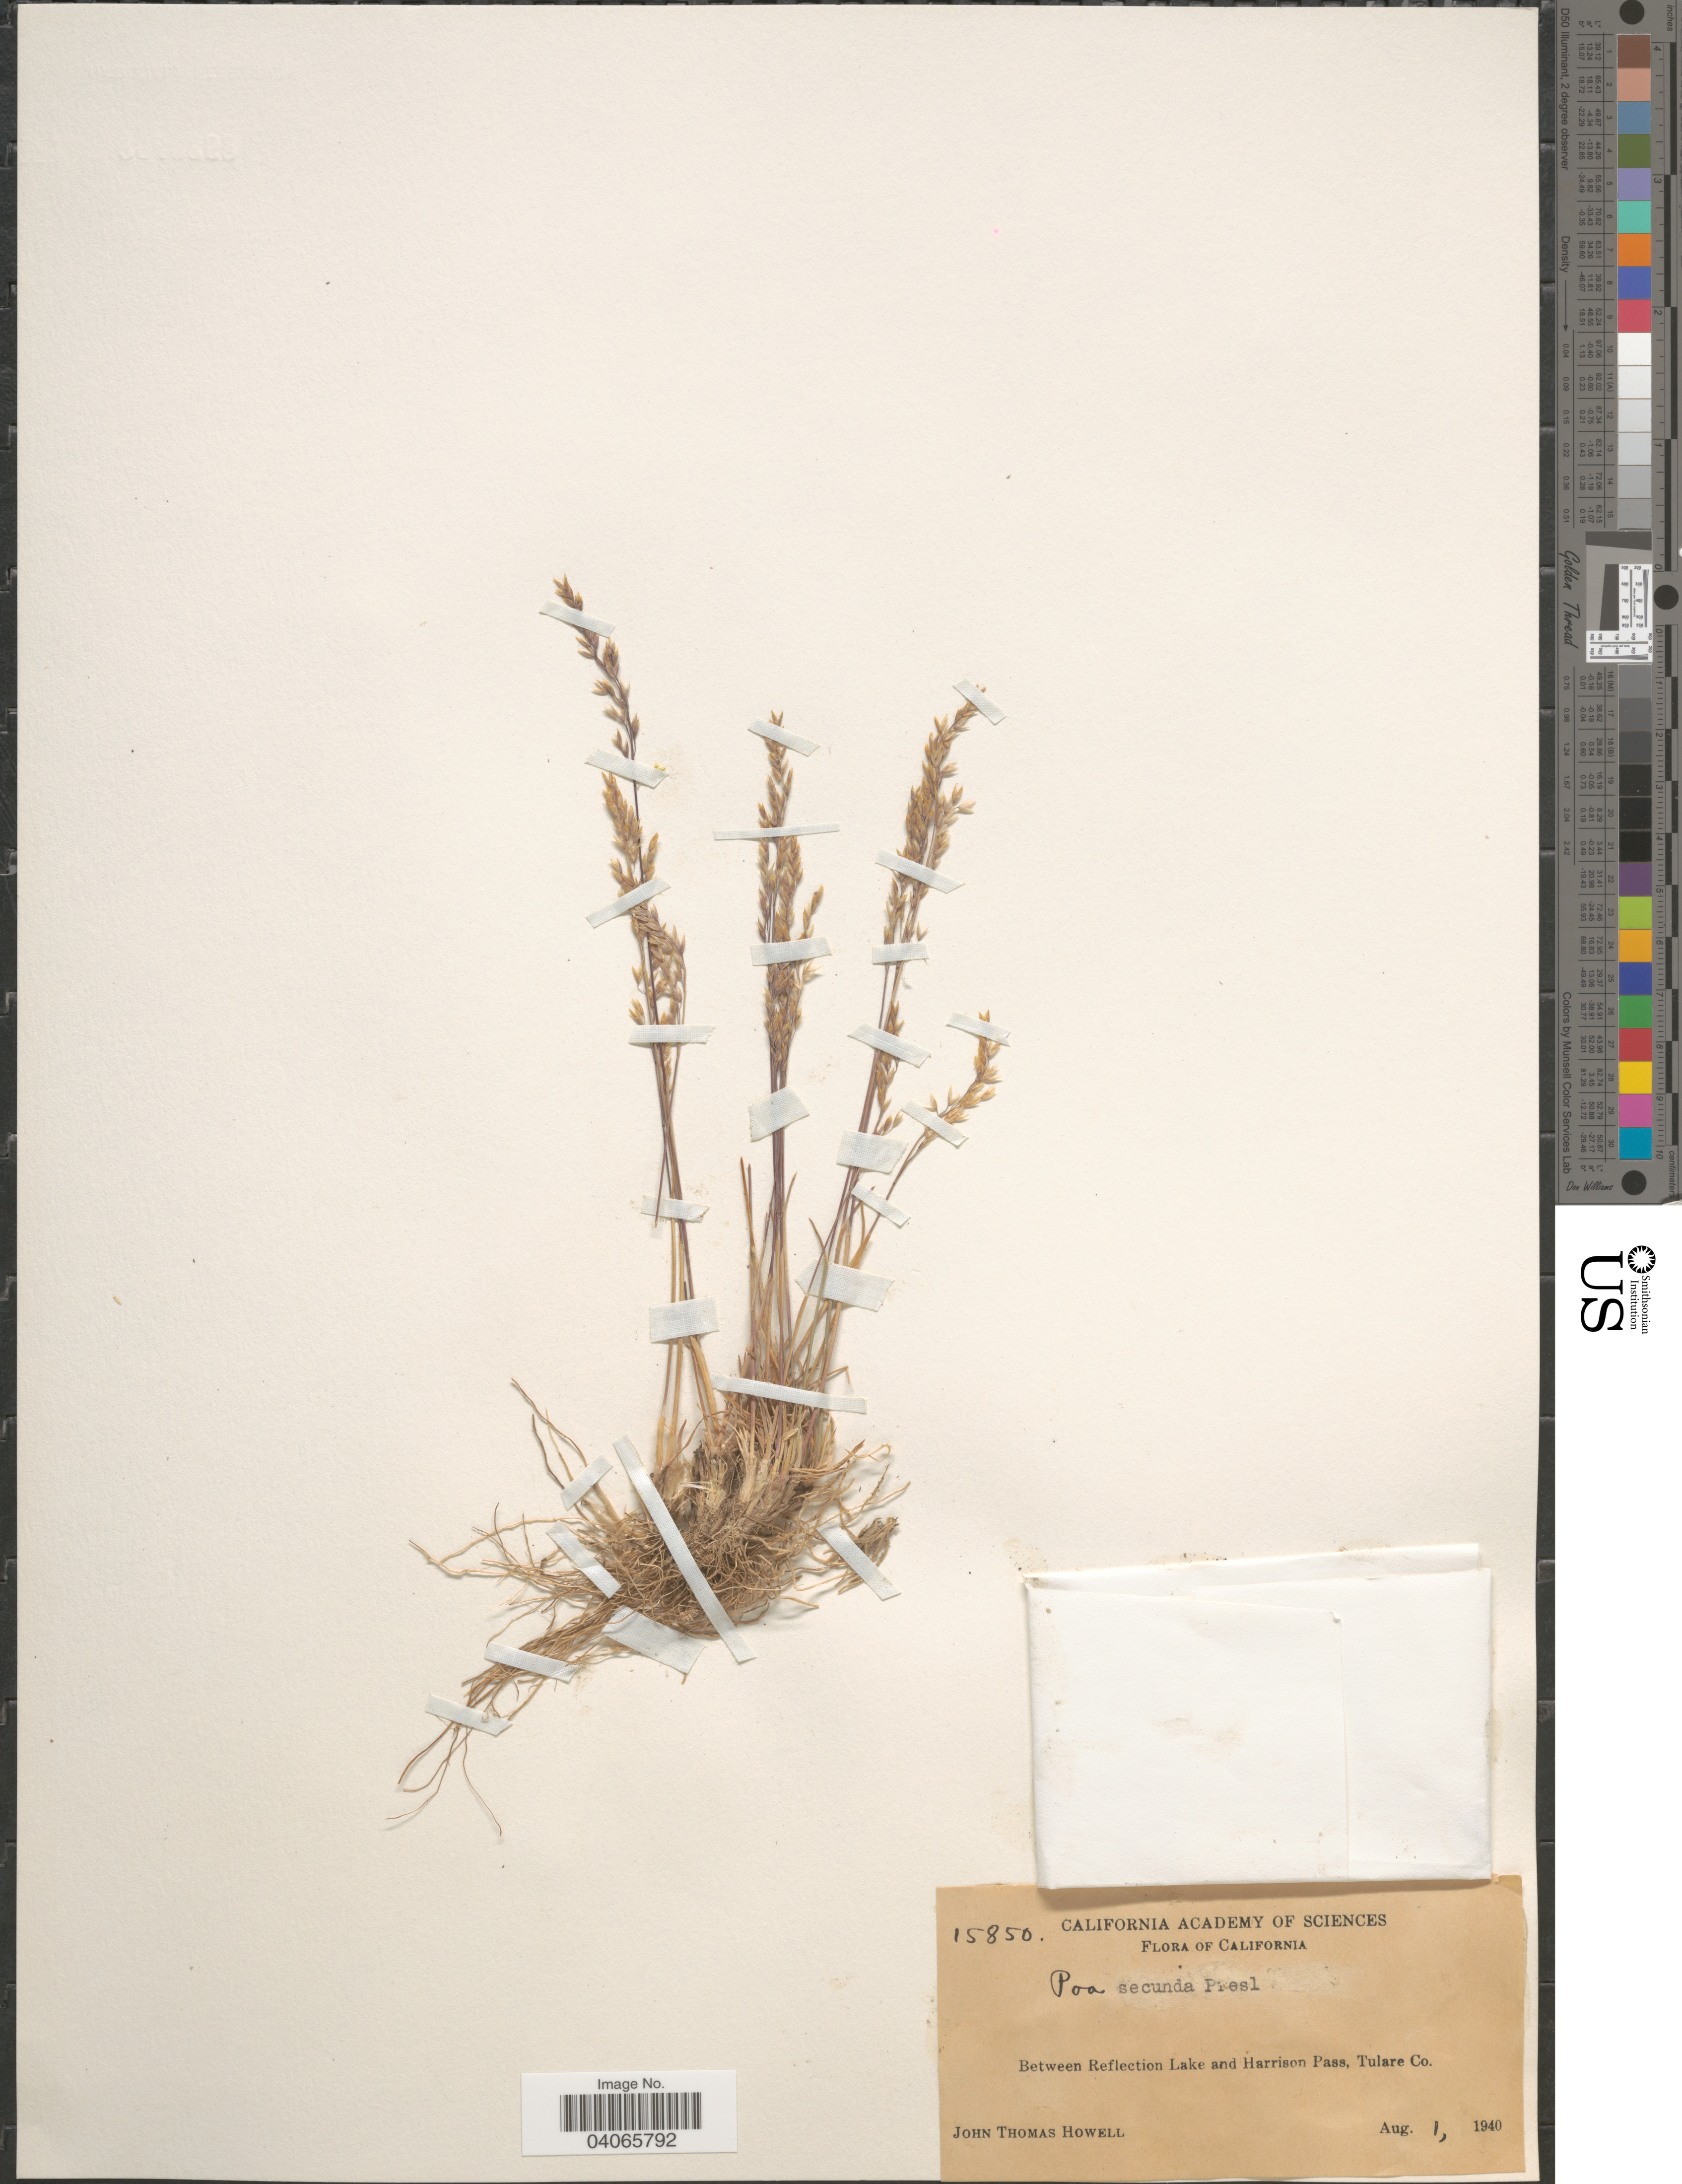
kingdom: Plantae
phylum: Tracheophyta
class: Liliopsida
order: Poales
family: Poaceae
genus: Poa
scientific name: Poa secunda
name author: J. Presl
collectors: J. T. Howell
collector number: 15850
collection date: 1940-08-01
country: United States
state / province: California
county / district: Tulare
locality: Between Reflection Lake and Harrison Pass, Tulare Co.